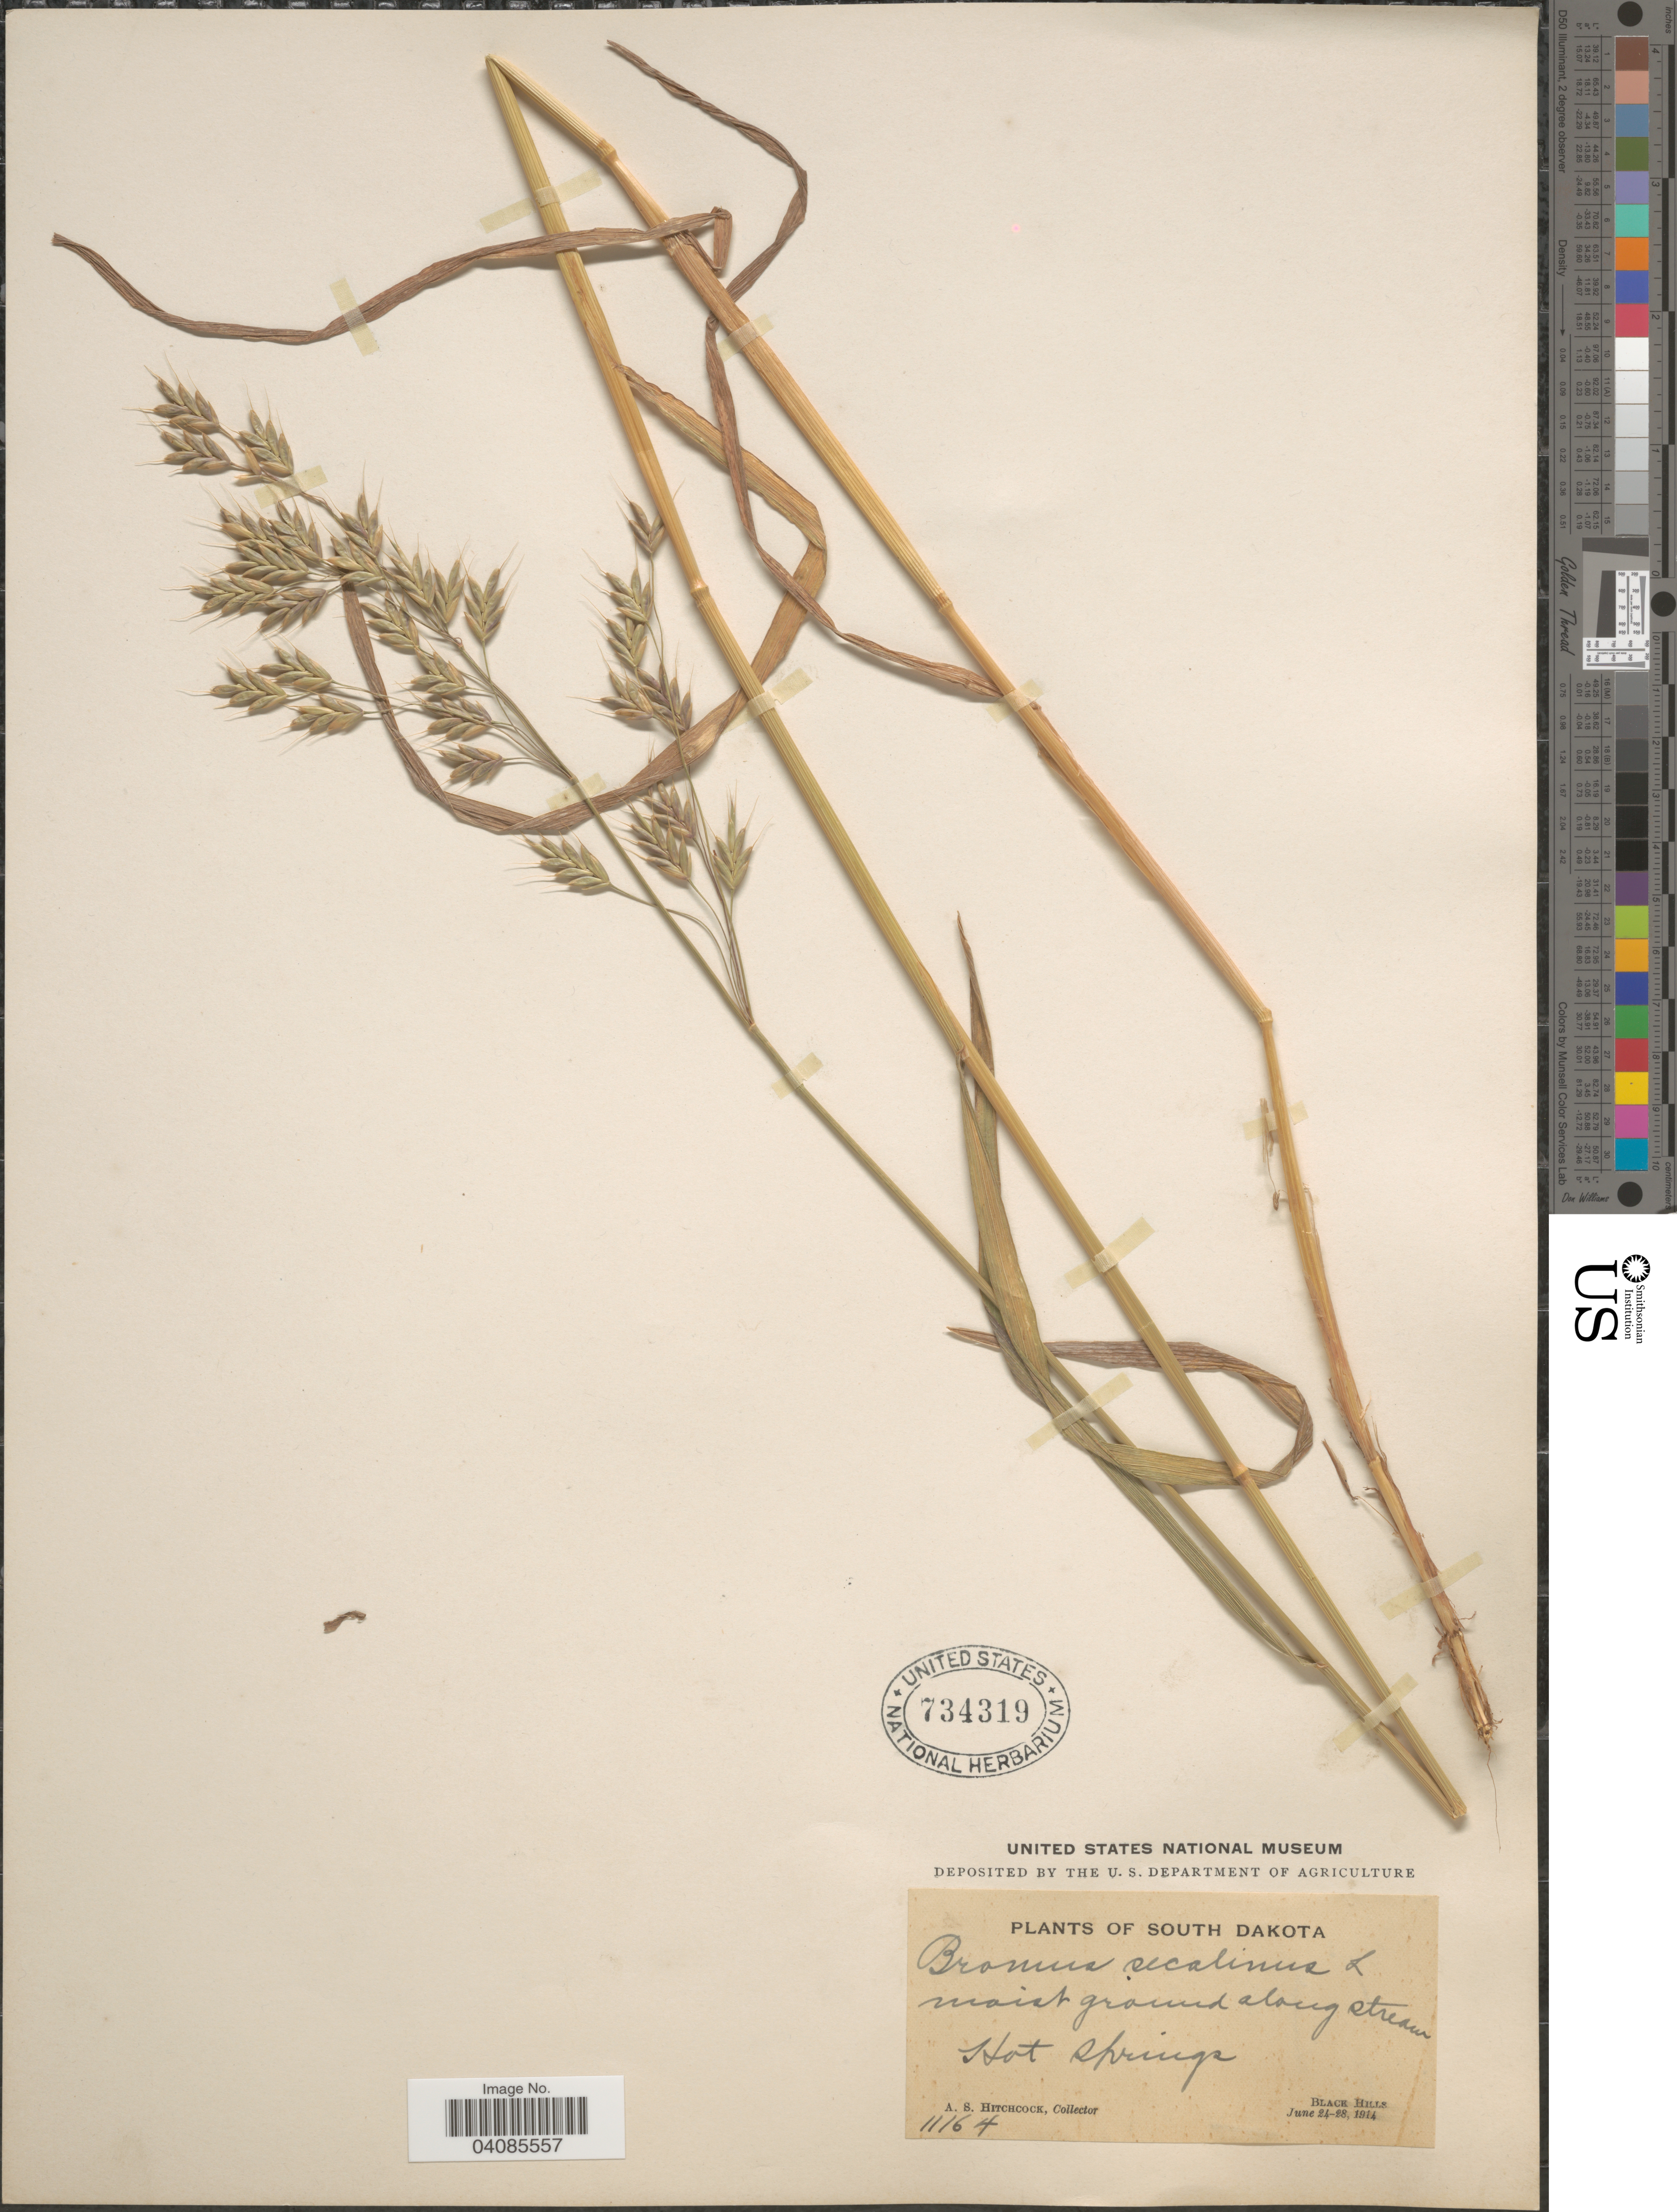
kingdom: Plantae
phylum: Tracheophyta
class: Liliopsida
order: Poales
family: Poaceae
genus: Bromus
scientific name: Bromus secalinus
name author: L.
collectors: A. S. Hitchcock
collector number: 11164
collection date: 1914-06-24/1914-06-28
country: United States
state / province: South Dakota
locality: Along stream Hot Springs. Black Hills.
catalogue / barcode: US 734319